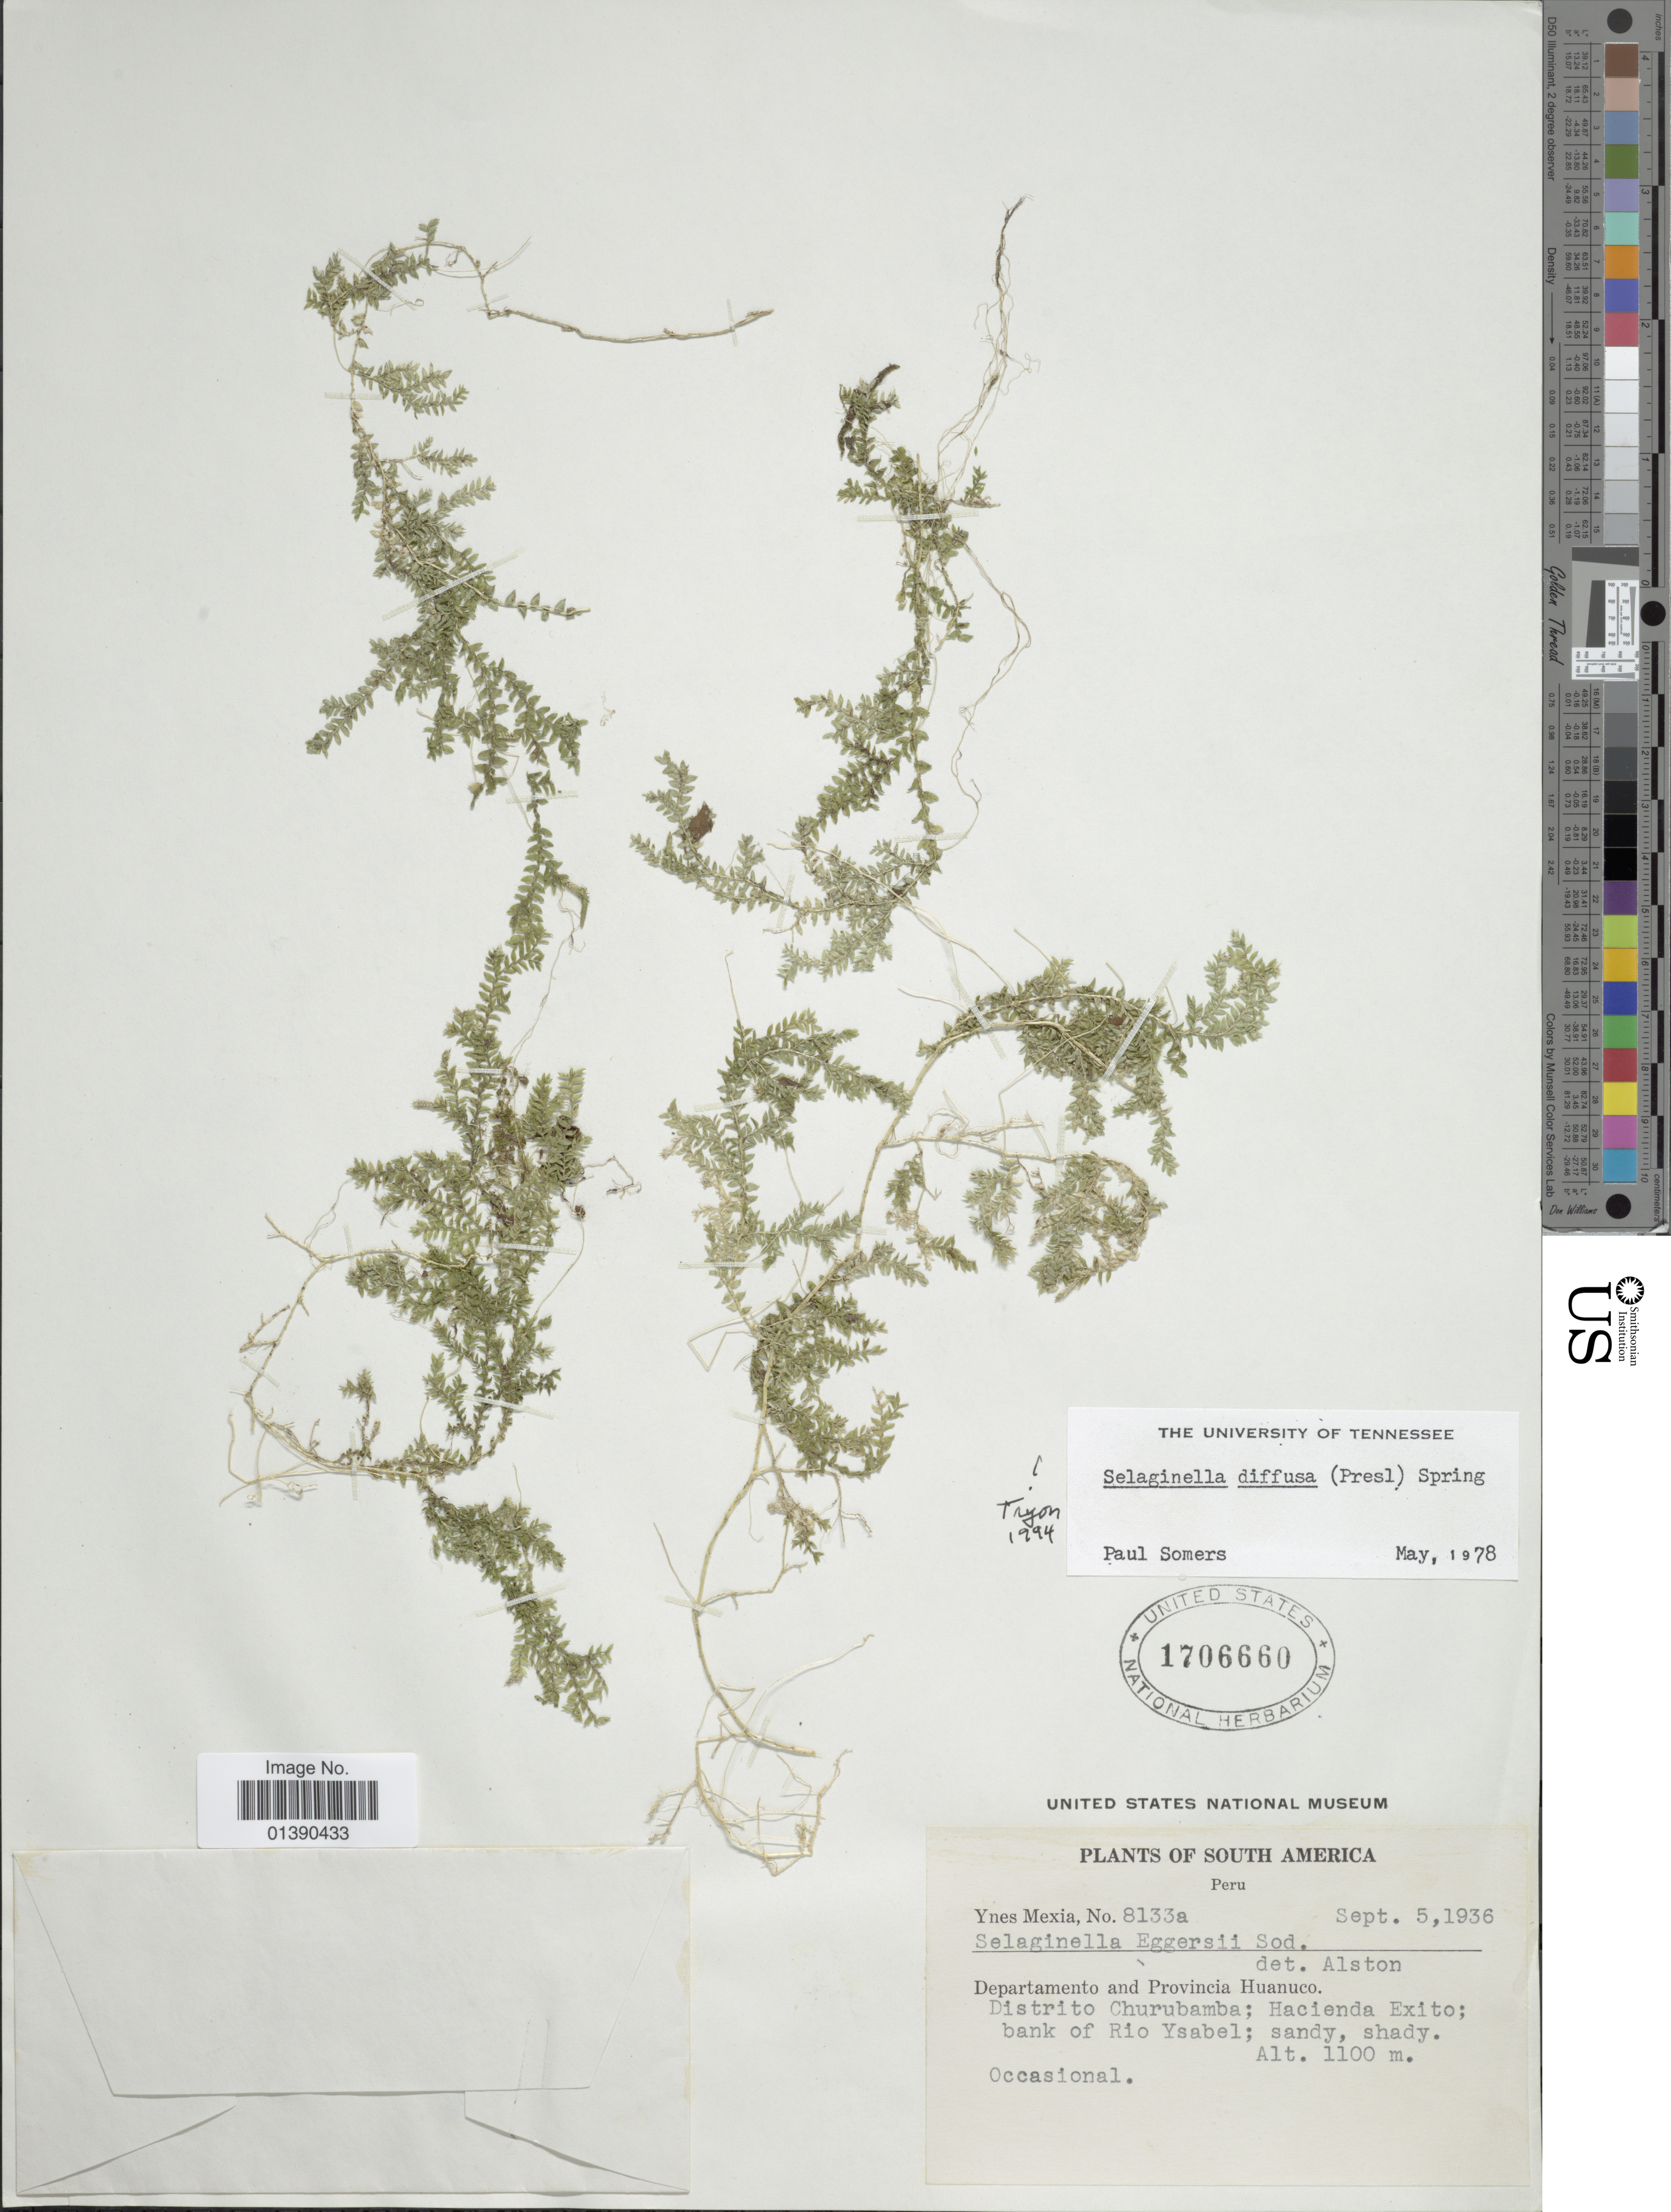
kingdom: Plantae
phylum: Tracheophyta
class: Lycopodiopsida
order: Selaginellales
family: Selaginellaceae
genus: Selaginella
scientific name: Selaginella diffusa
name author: (C. Presl) Spring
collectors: Y. Mexia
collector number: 8133a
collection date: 1936-09-05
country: Peru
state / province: Huánuco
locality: Distrito Churubamba; Hacienda Exito; bank of Rio Ysabel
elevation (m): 1100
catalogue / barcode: US 1706660